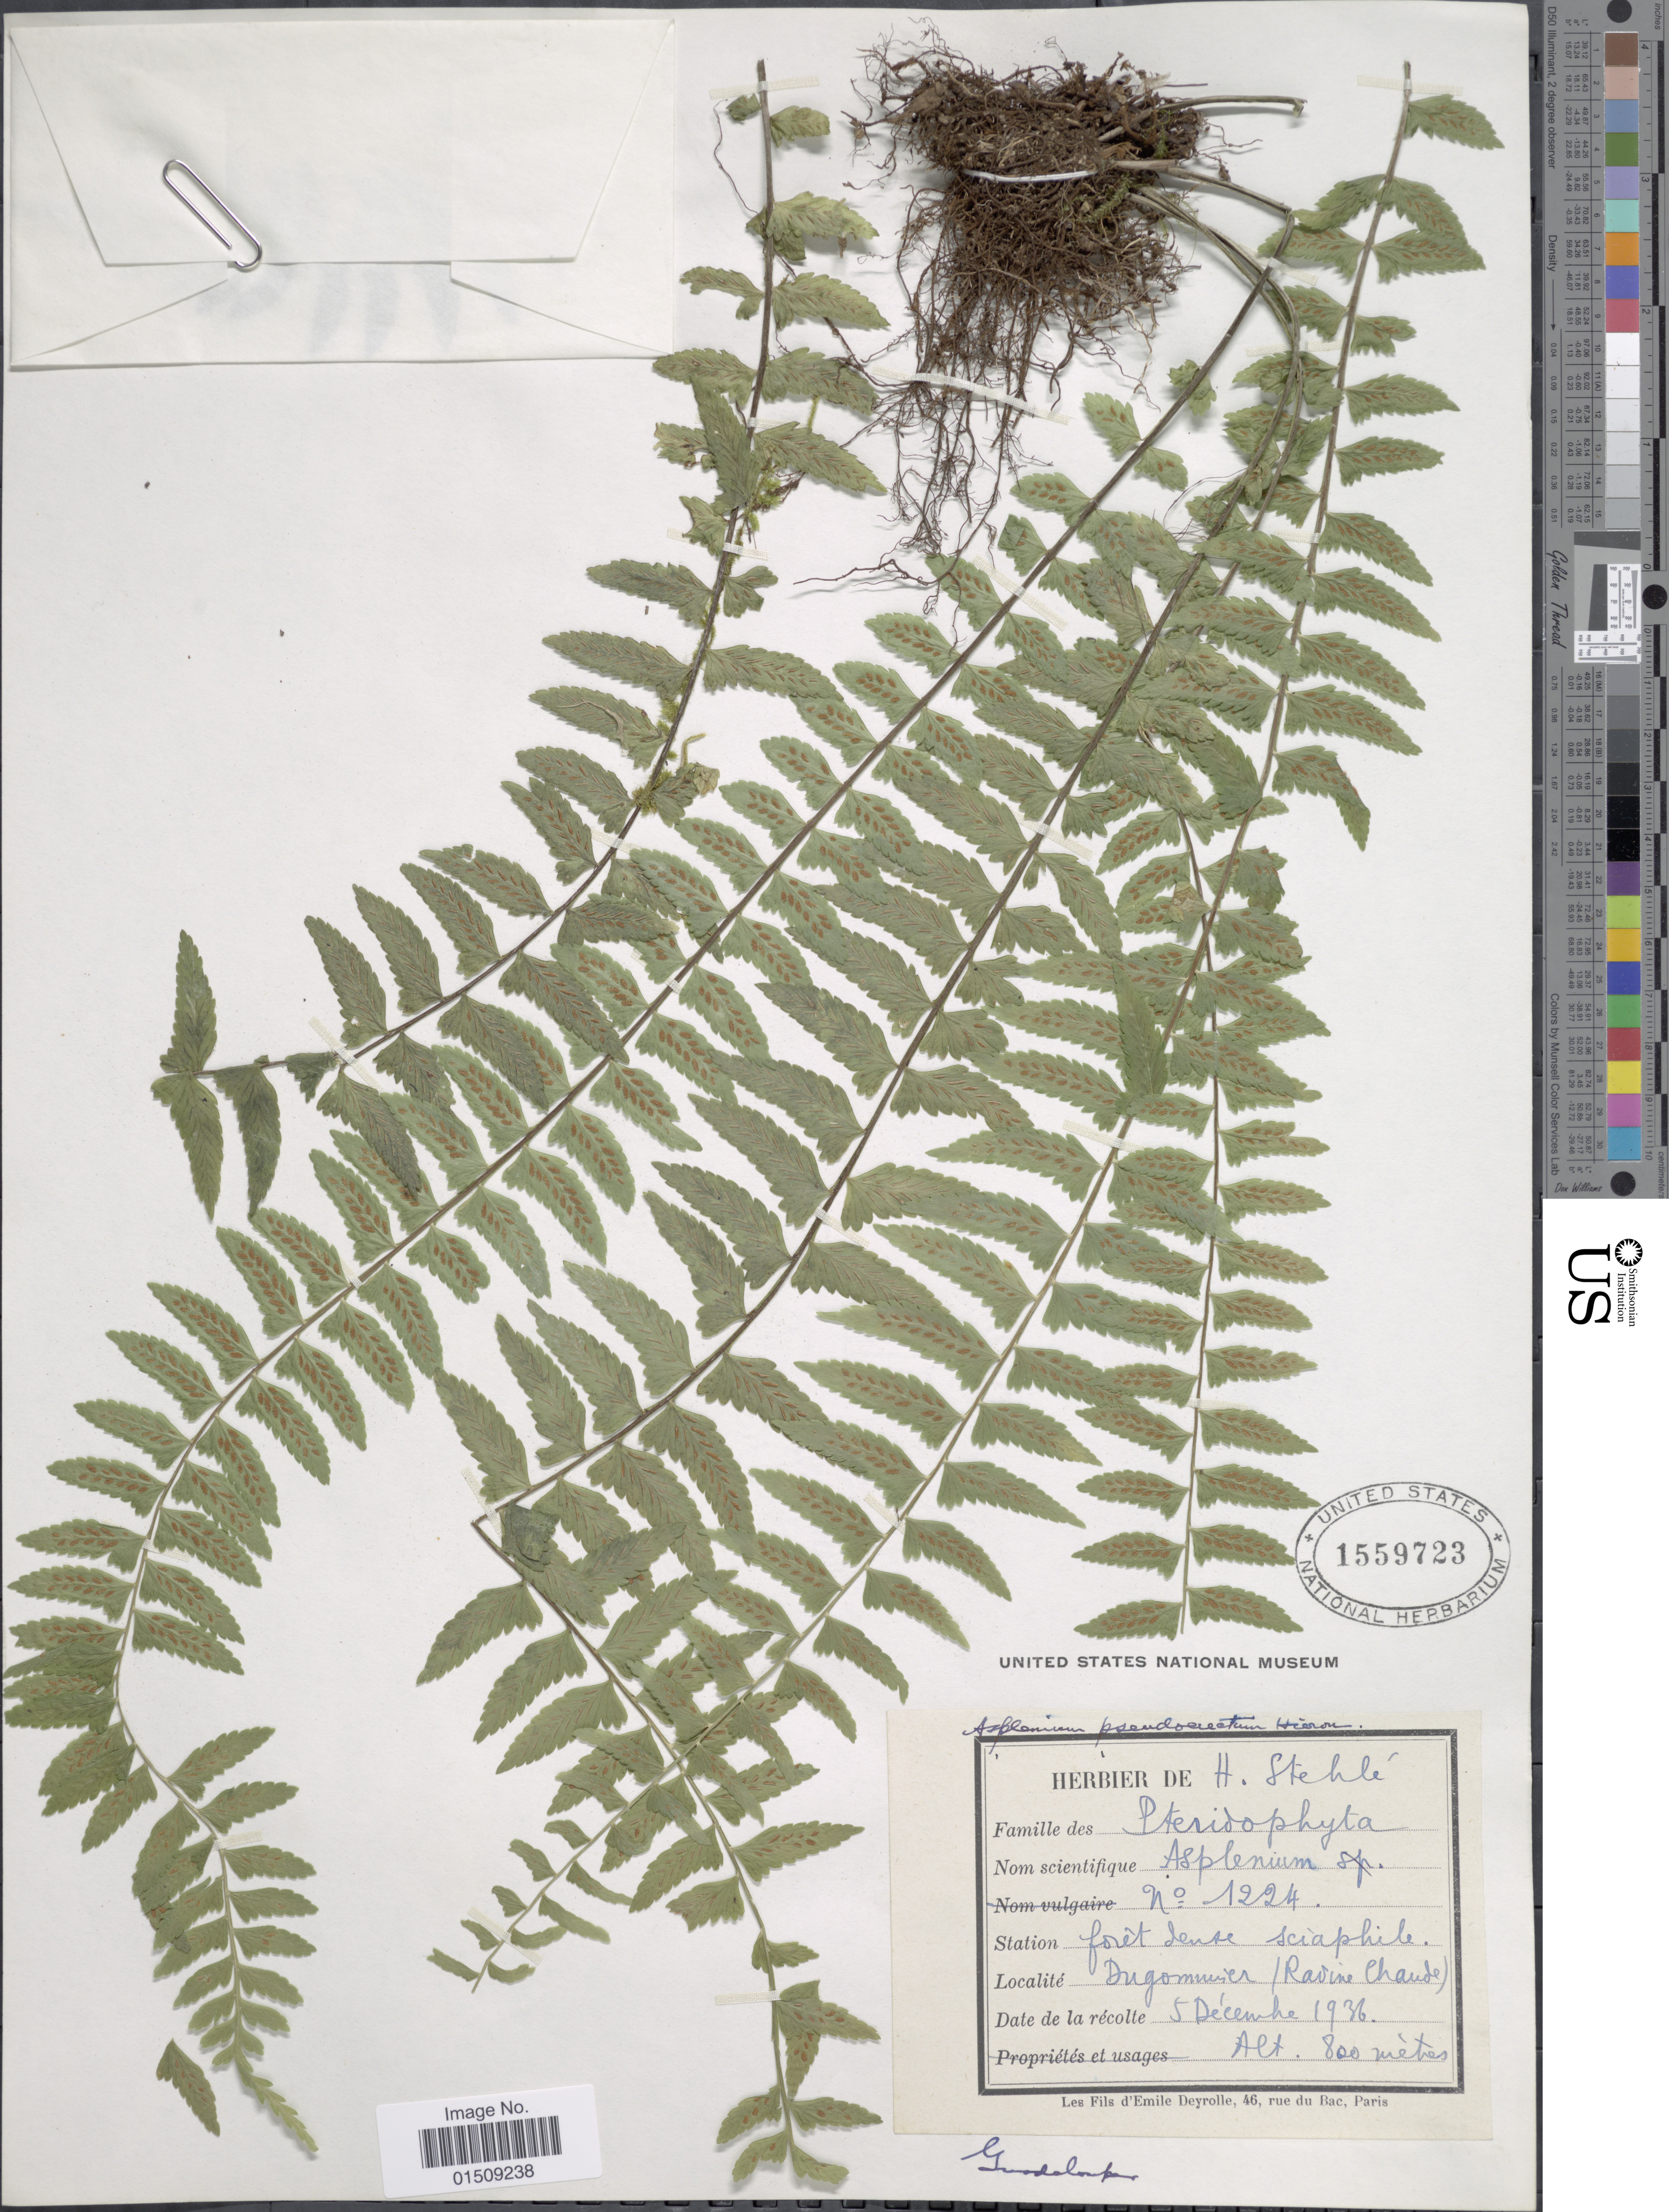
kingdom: Plantae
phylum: Tracheophyta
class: Polypodiopsida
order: Polypodiales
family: Aspleniaceae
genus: Asplenium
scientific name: Asplenium pteropus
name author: Kaulf.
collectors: H. Stehlé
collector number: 1224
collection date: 1936-12-05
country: Guadeloupe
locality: Dugommier / Ravine Chaude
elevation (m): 800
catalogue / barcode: US 1559723